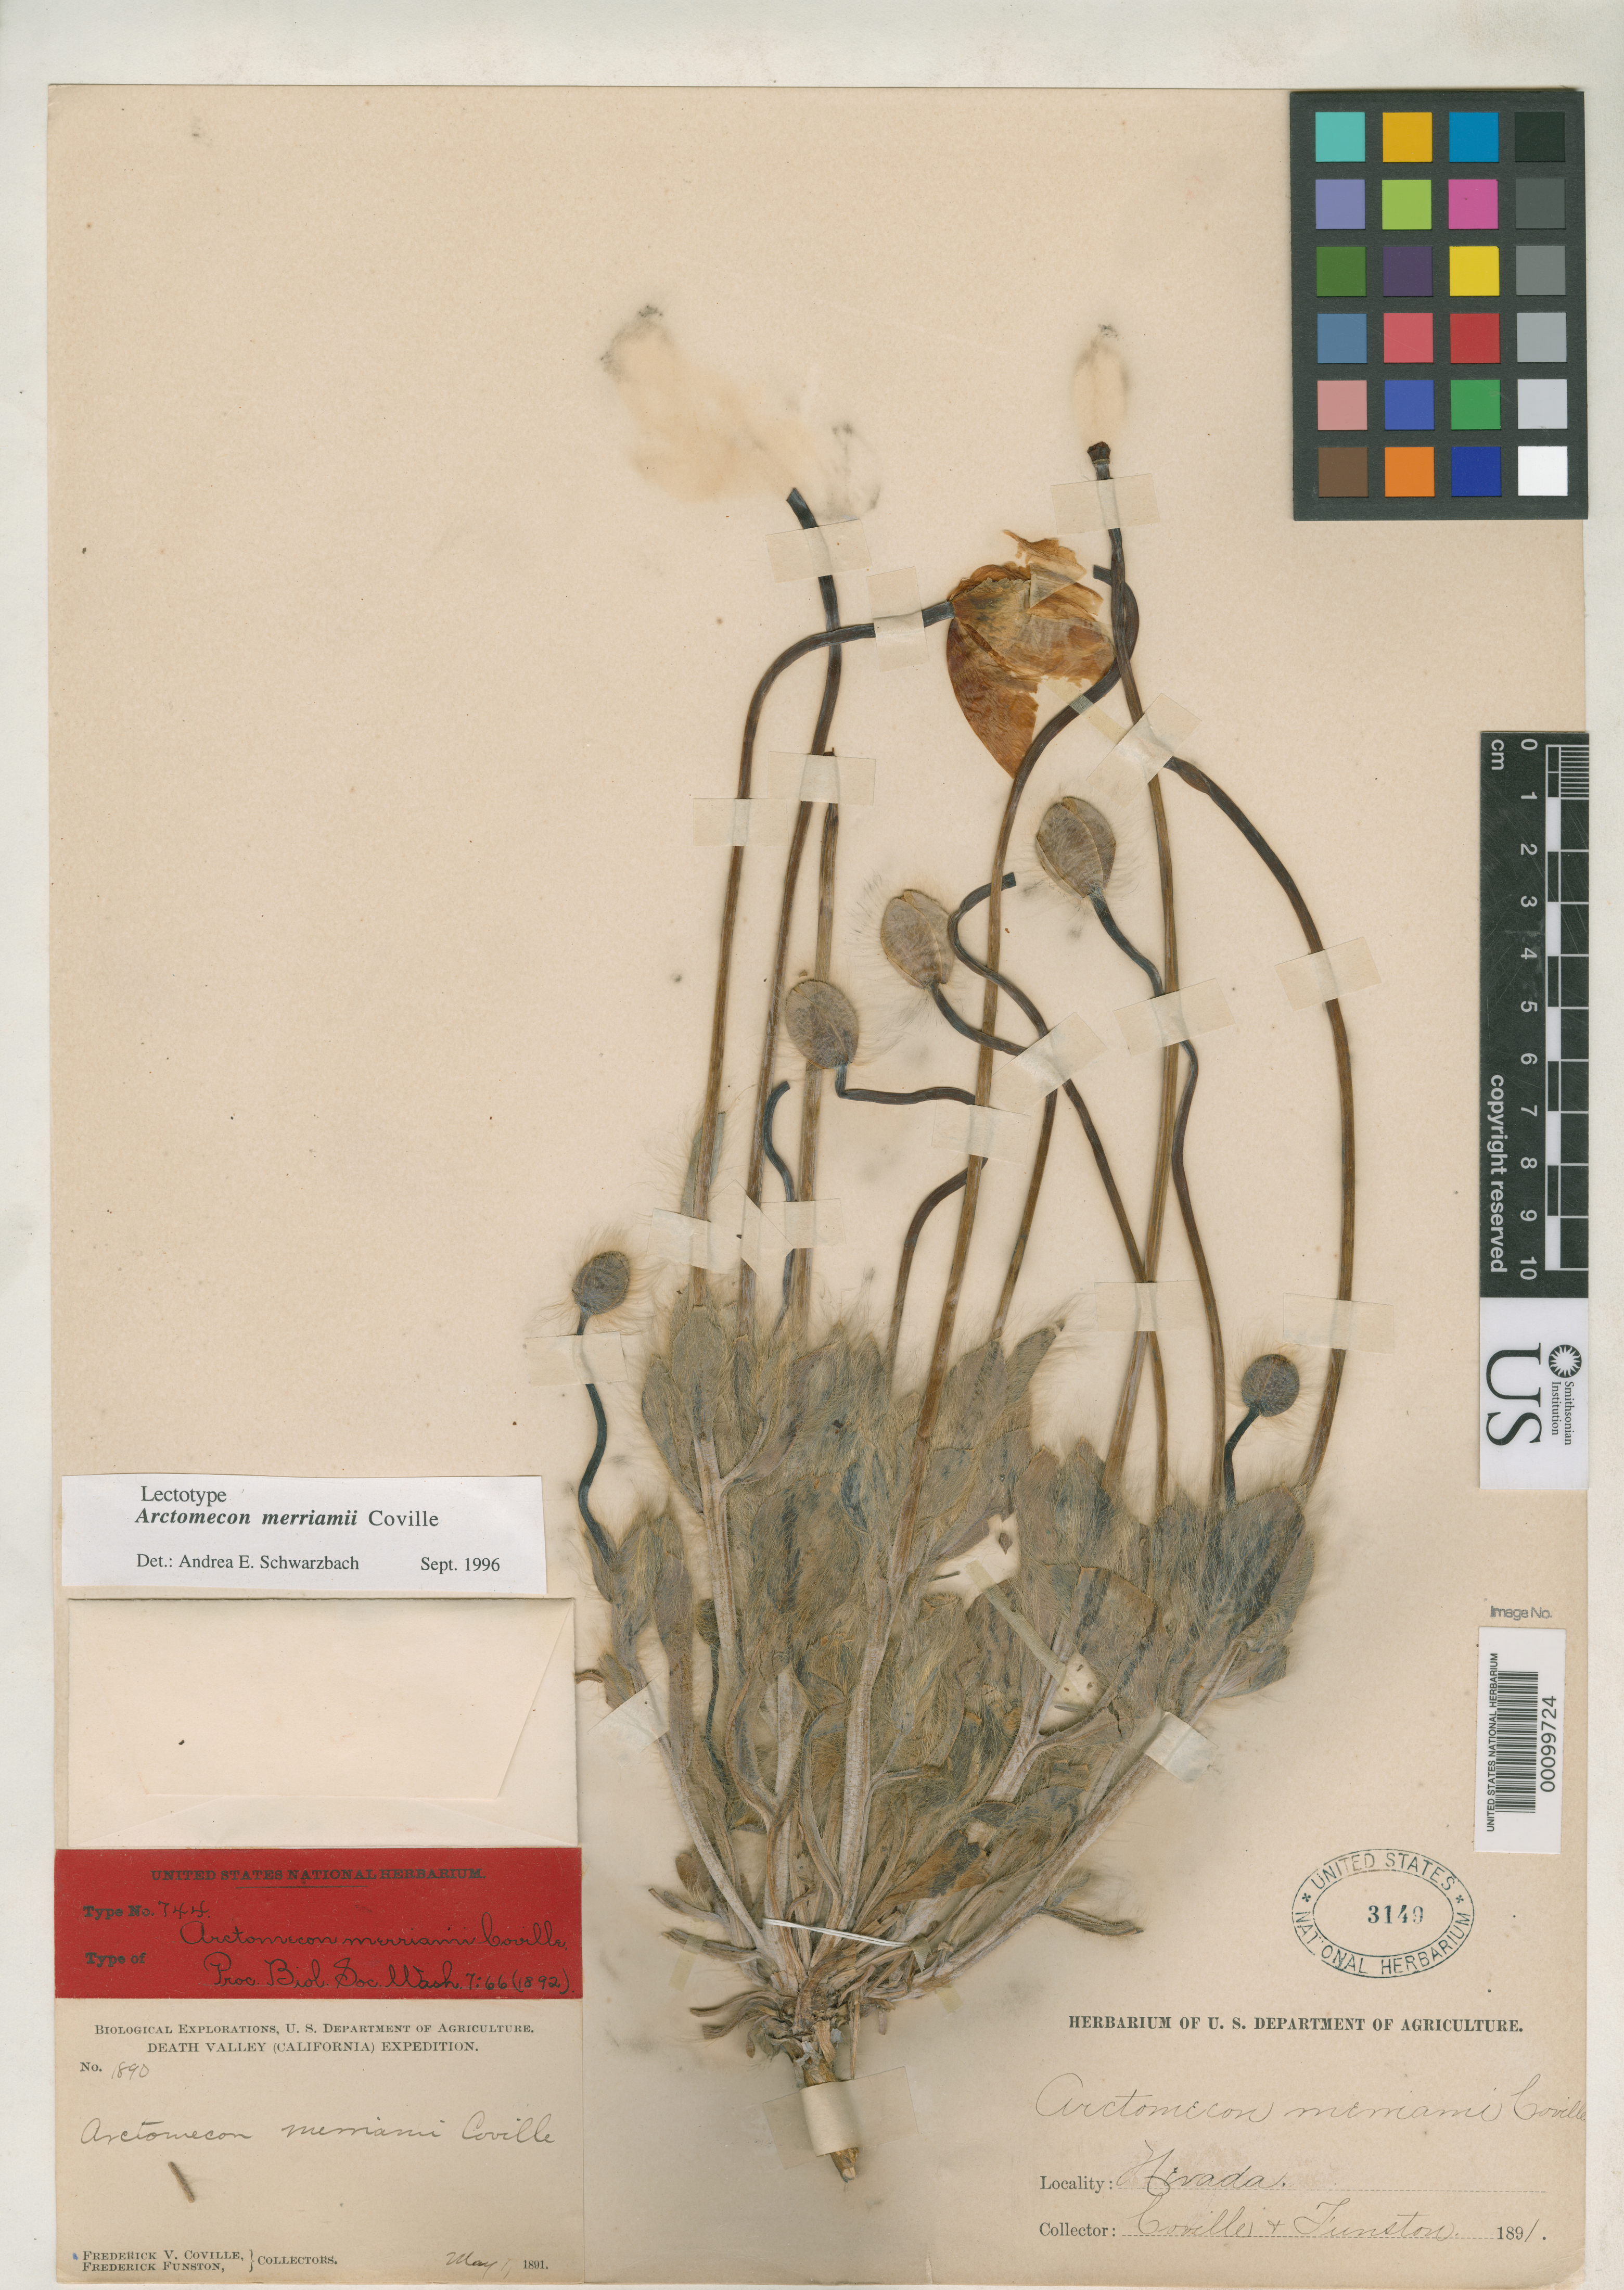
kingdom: Plantae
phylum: Tracheophyta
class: Magnoliopsida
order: Ranunculales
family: Papaveraceae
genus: Arctomecon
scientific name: Arctomecon merriamii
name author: Coville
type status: Type Collection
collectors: F. V. Coville & F. Funston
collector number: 893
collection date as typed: May 1891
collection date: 1891-05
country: United States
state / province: California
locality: Death Valley.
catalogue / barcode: US 3149